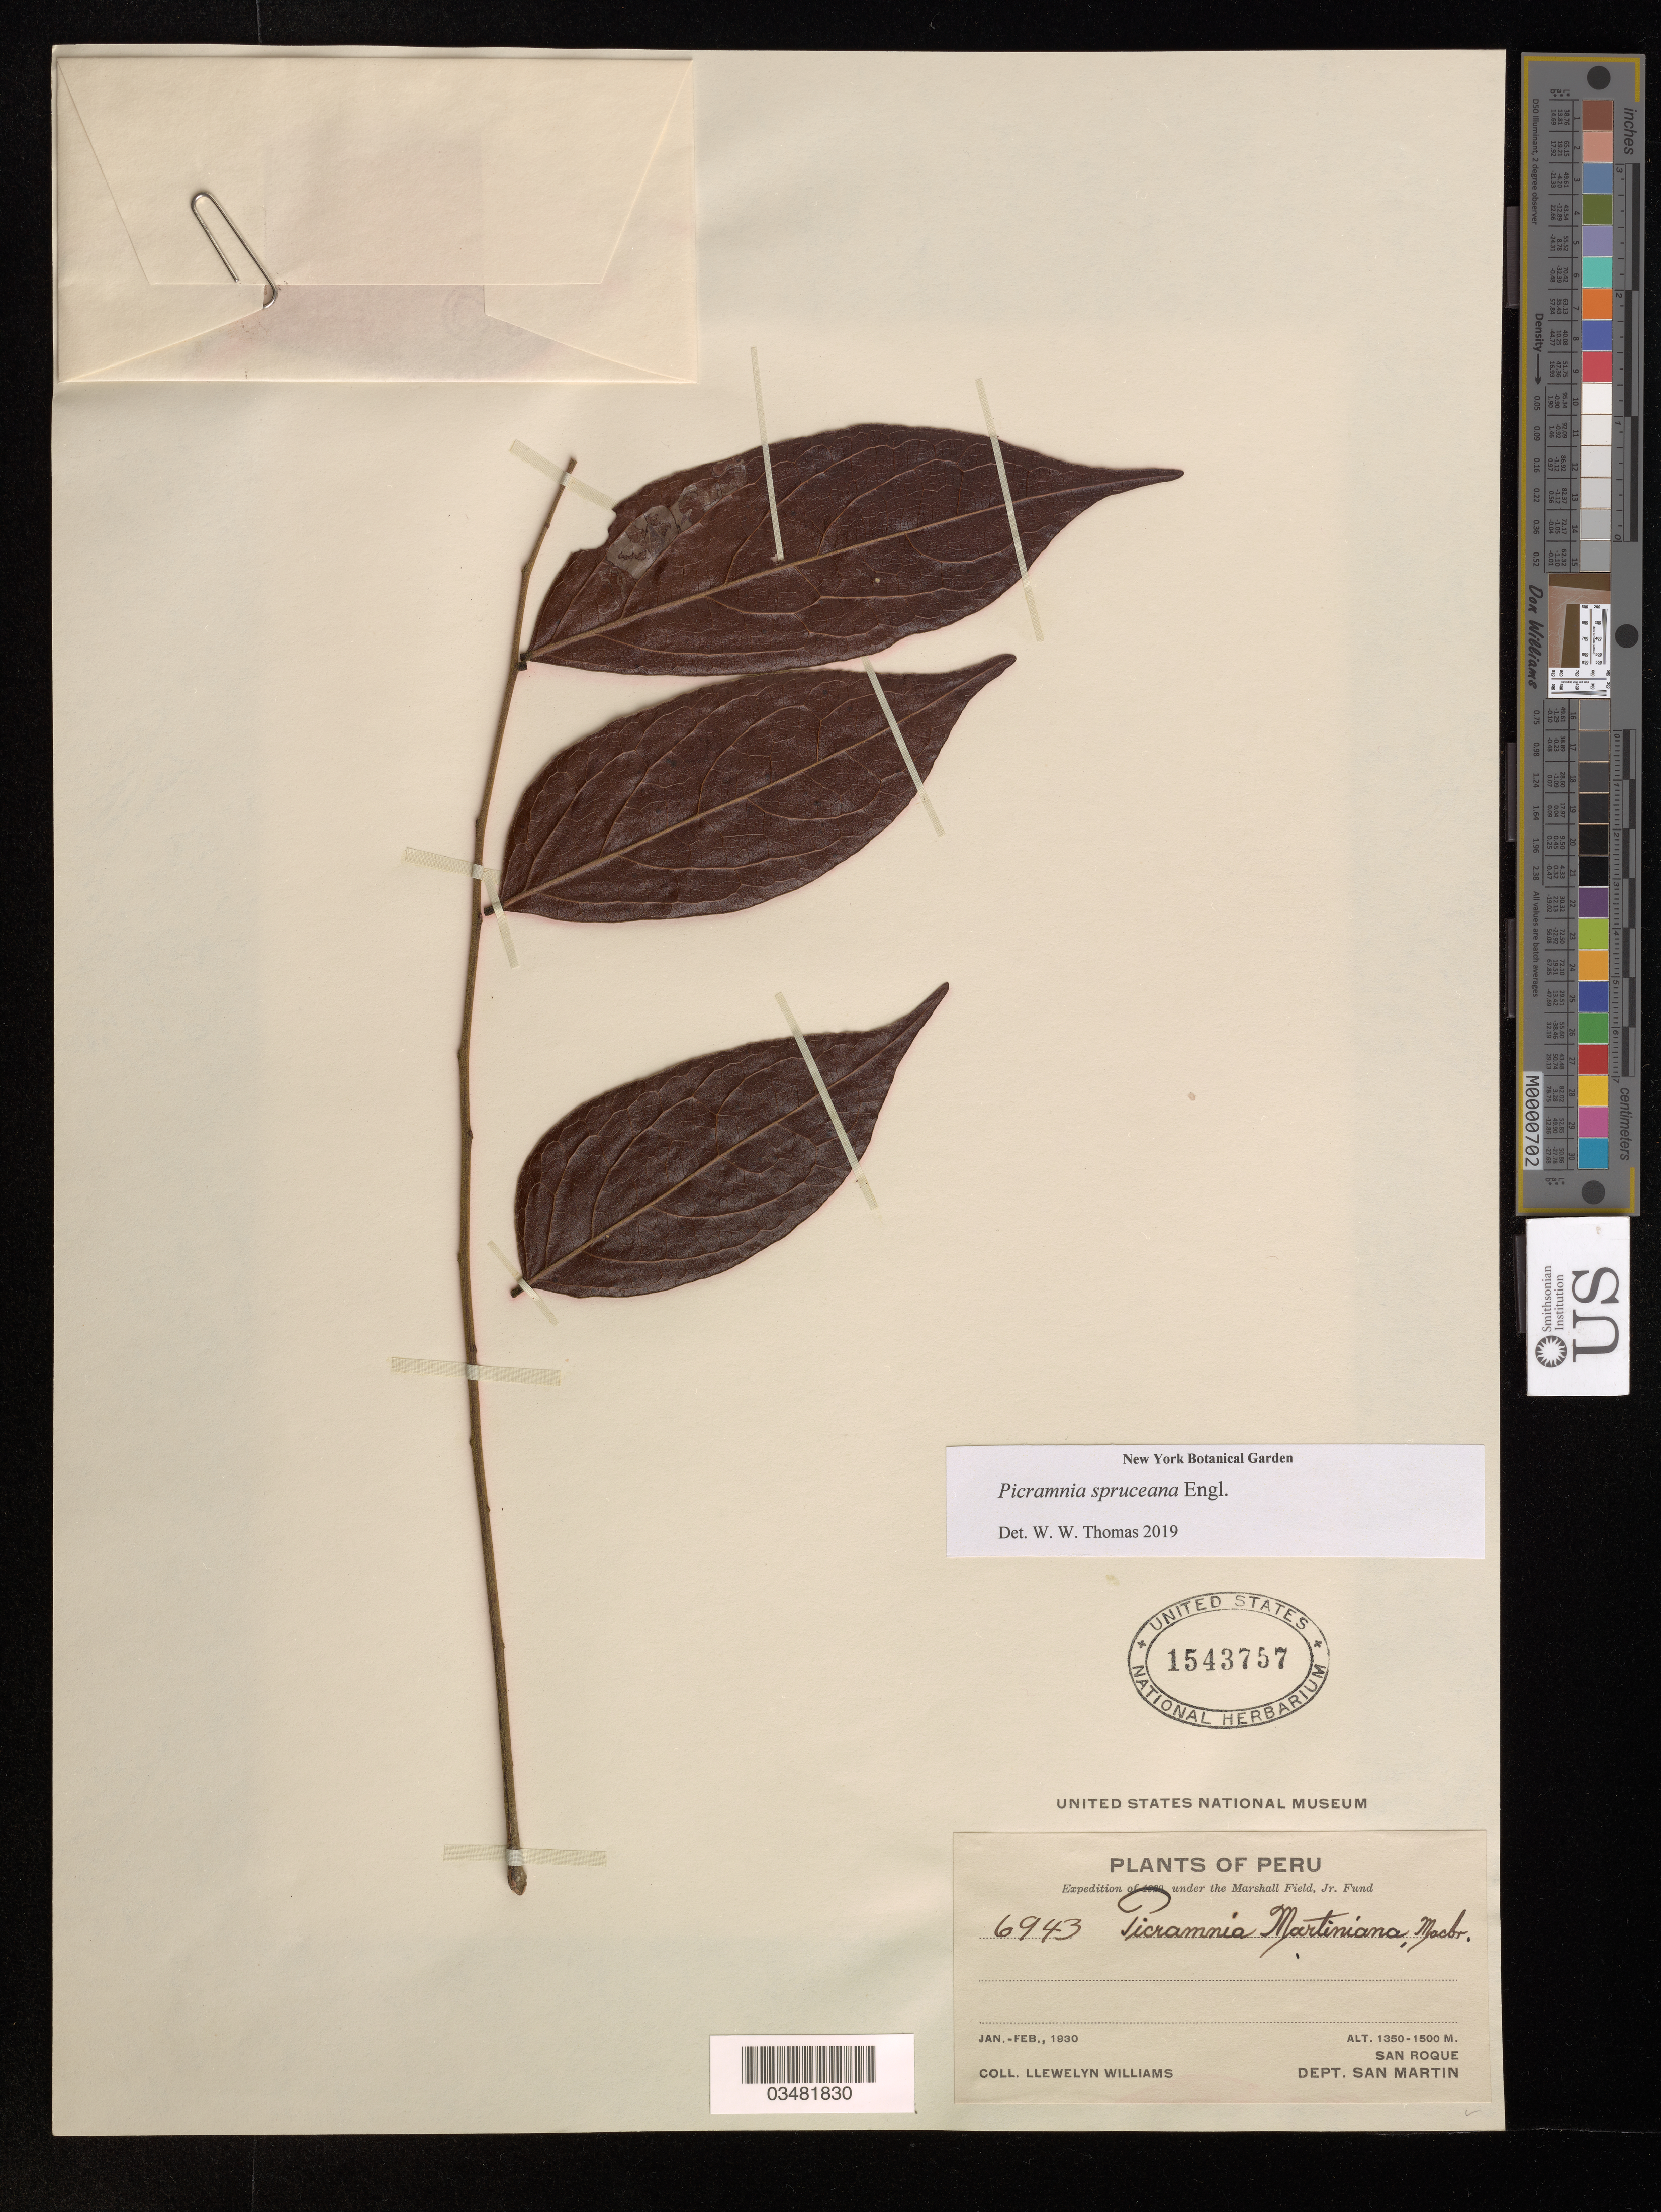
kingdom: Plantae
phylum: Tracheophyta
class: Magnoliopsida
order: Picramniales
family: Picramniaceae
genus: Picramnia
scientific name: Picramnia martiniana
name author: J.F. Macbr.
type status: Isotype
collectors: L. Williams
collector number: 6943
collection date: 1930-01/1930-02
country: Peru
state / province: San Martín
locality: San Roque, Dept. San Martin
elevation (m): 1350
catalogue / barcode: US 1543757